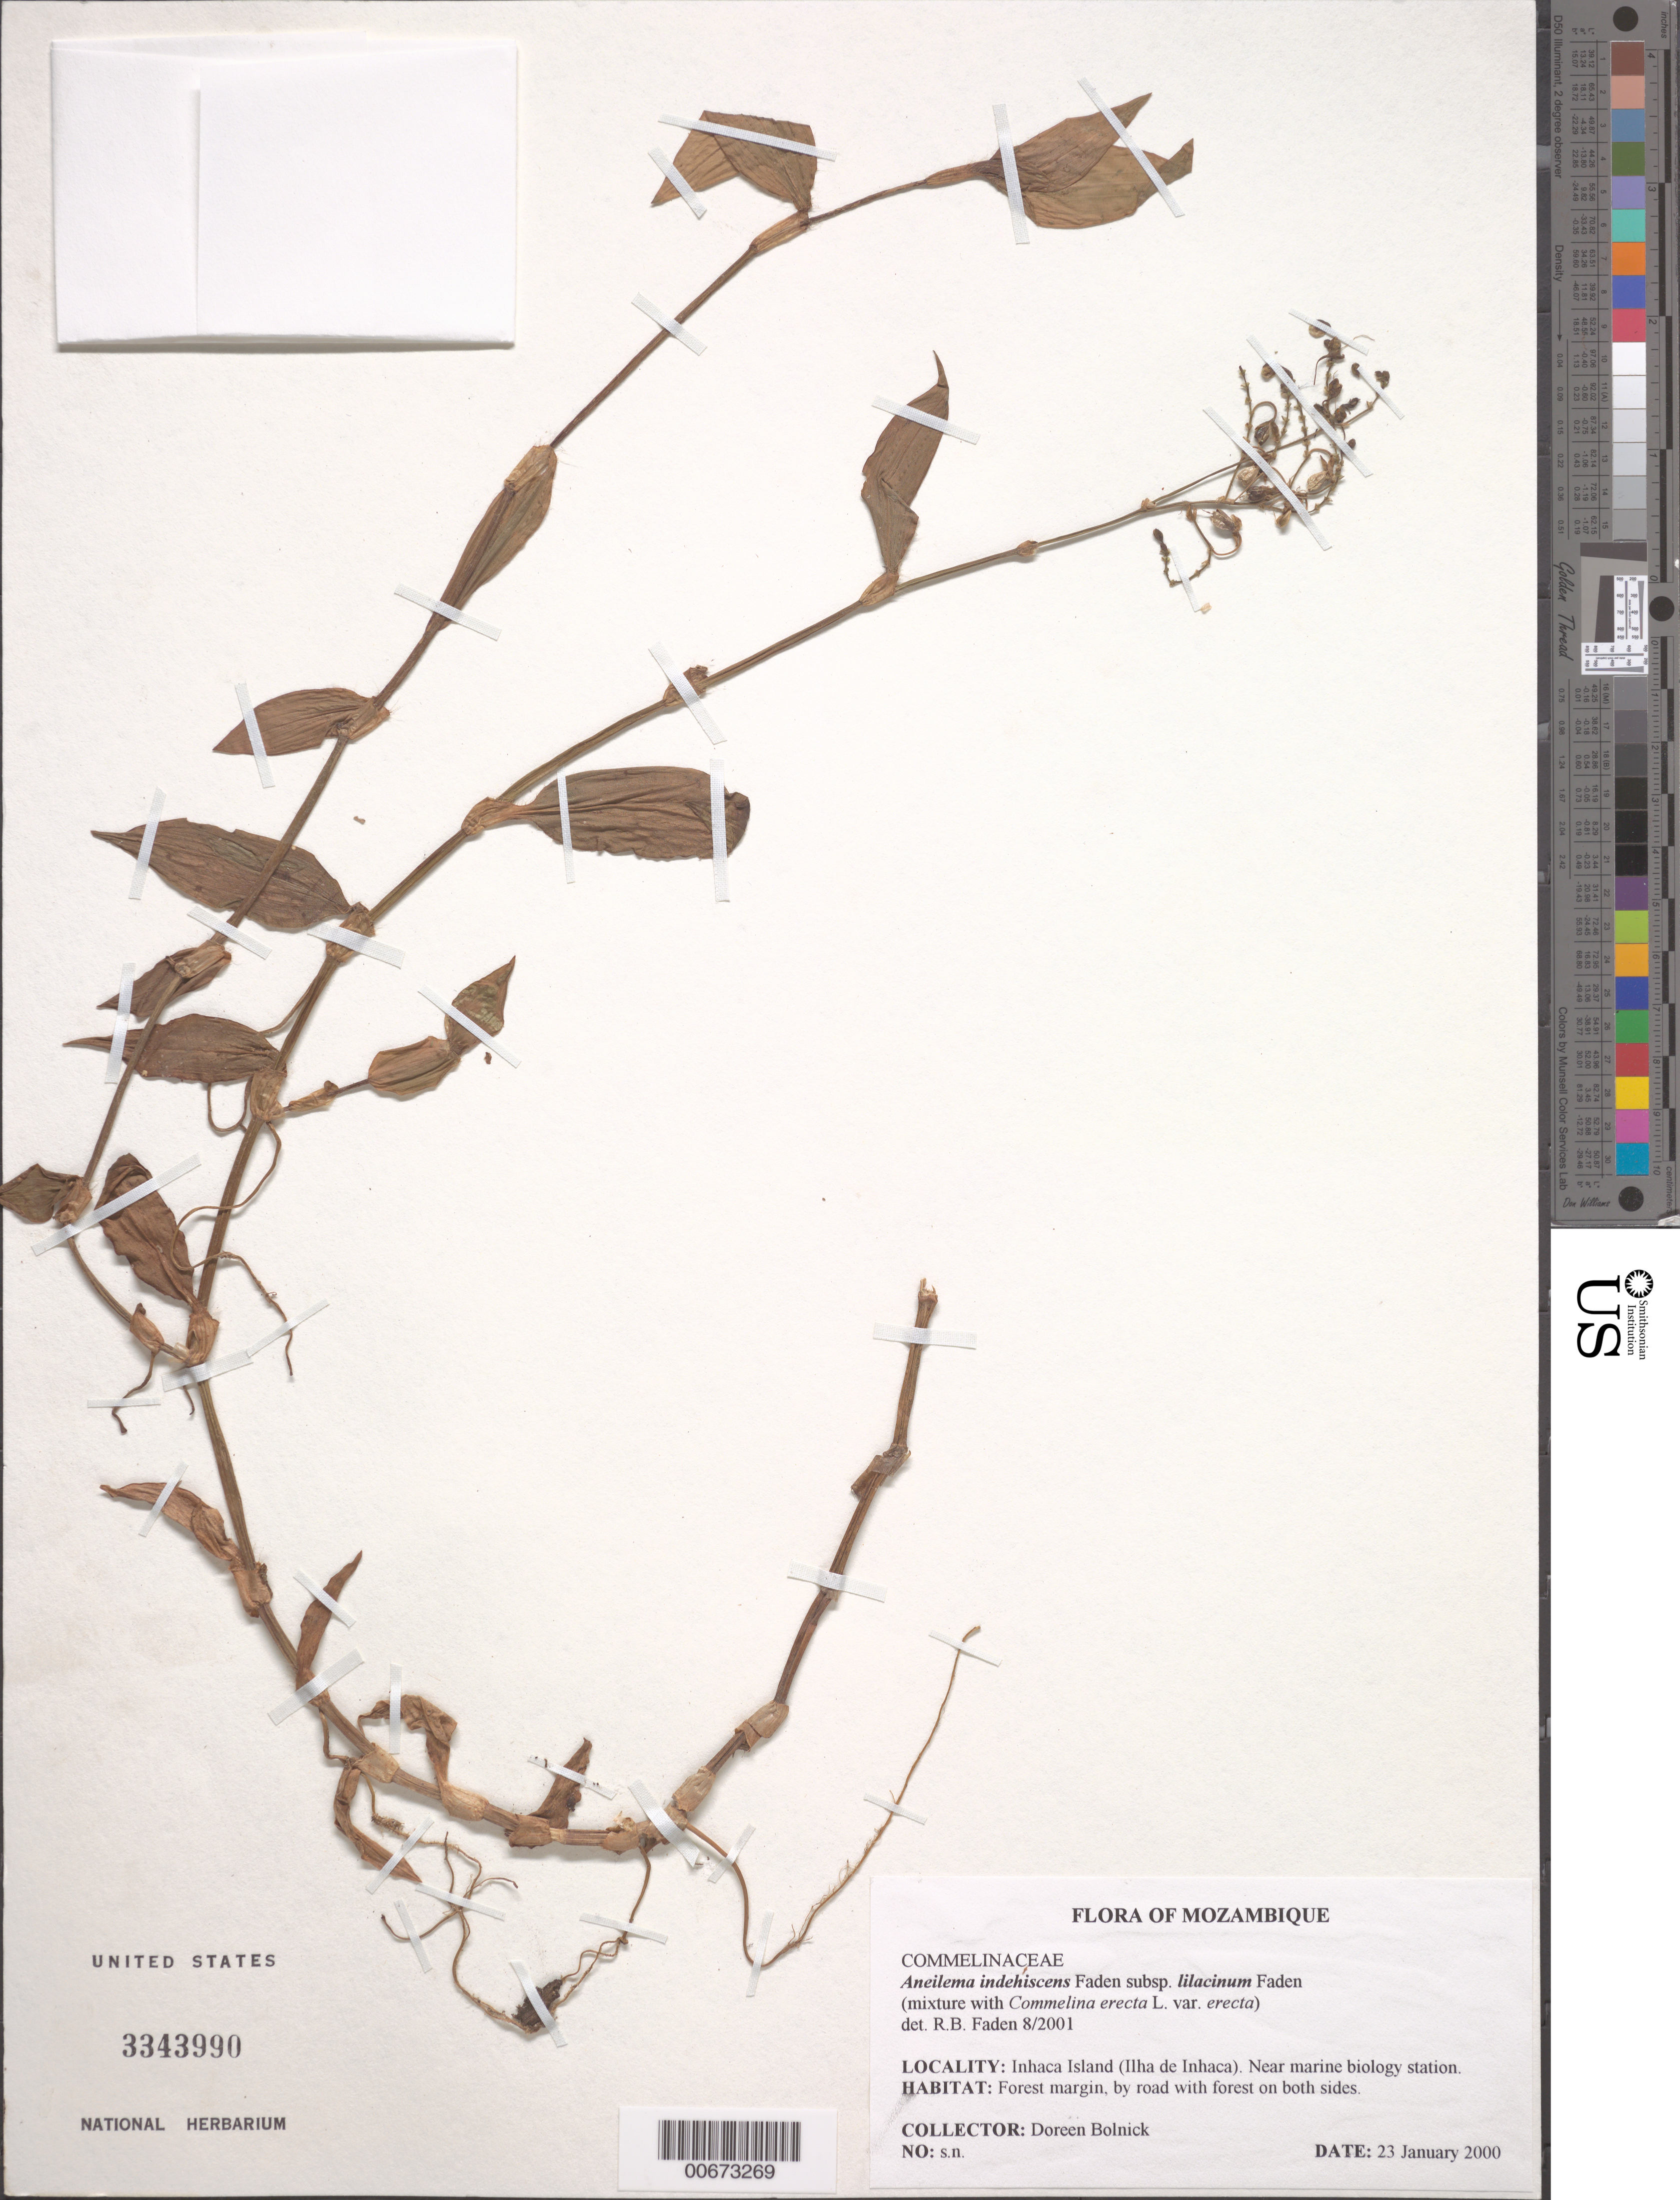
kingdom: Plantae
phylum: Tracheophyta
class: Liliopsida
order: Commelinales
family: Commelinaceae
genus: Aneilema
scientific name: Aneilema indehiscens subsp. lilacinum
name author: Faden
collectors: D. Bolnick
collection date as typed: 23 Jan 2000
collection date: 2000-01-23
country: Mozambique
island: Inhaca Island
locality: Near marine biology station.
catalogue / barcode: US 3343990